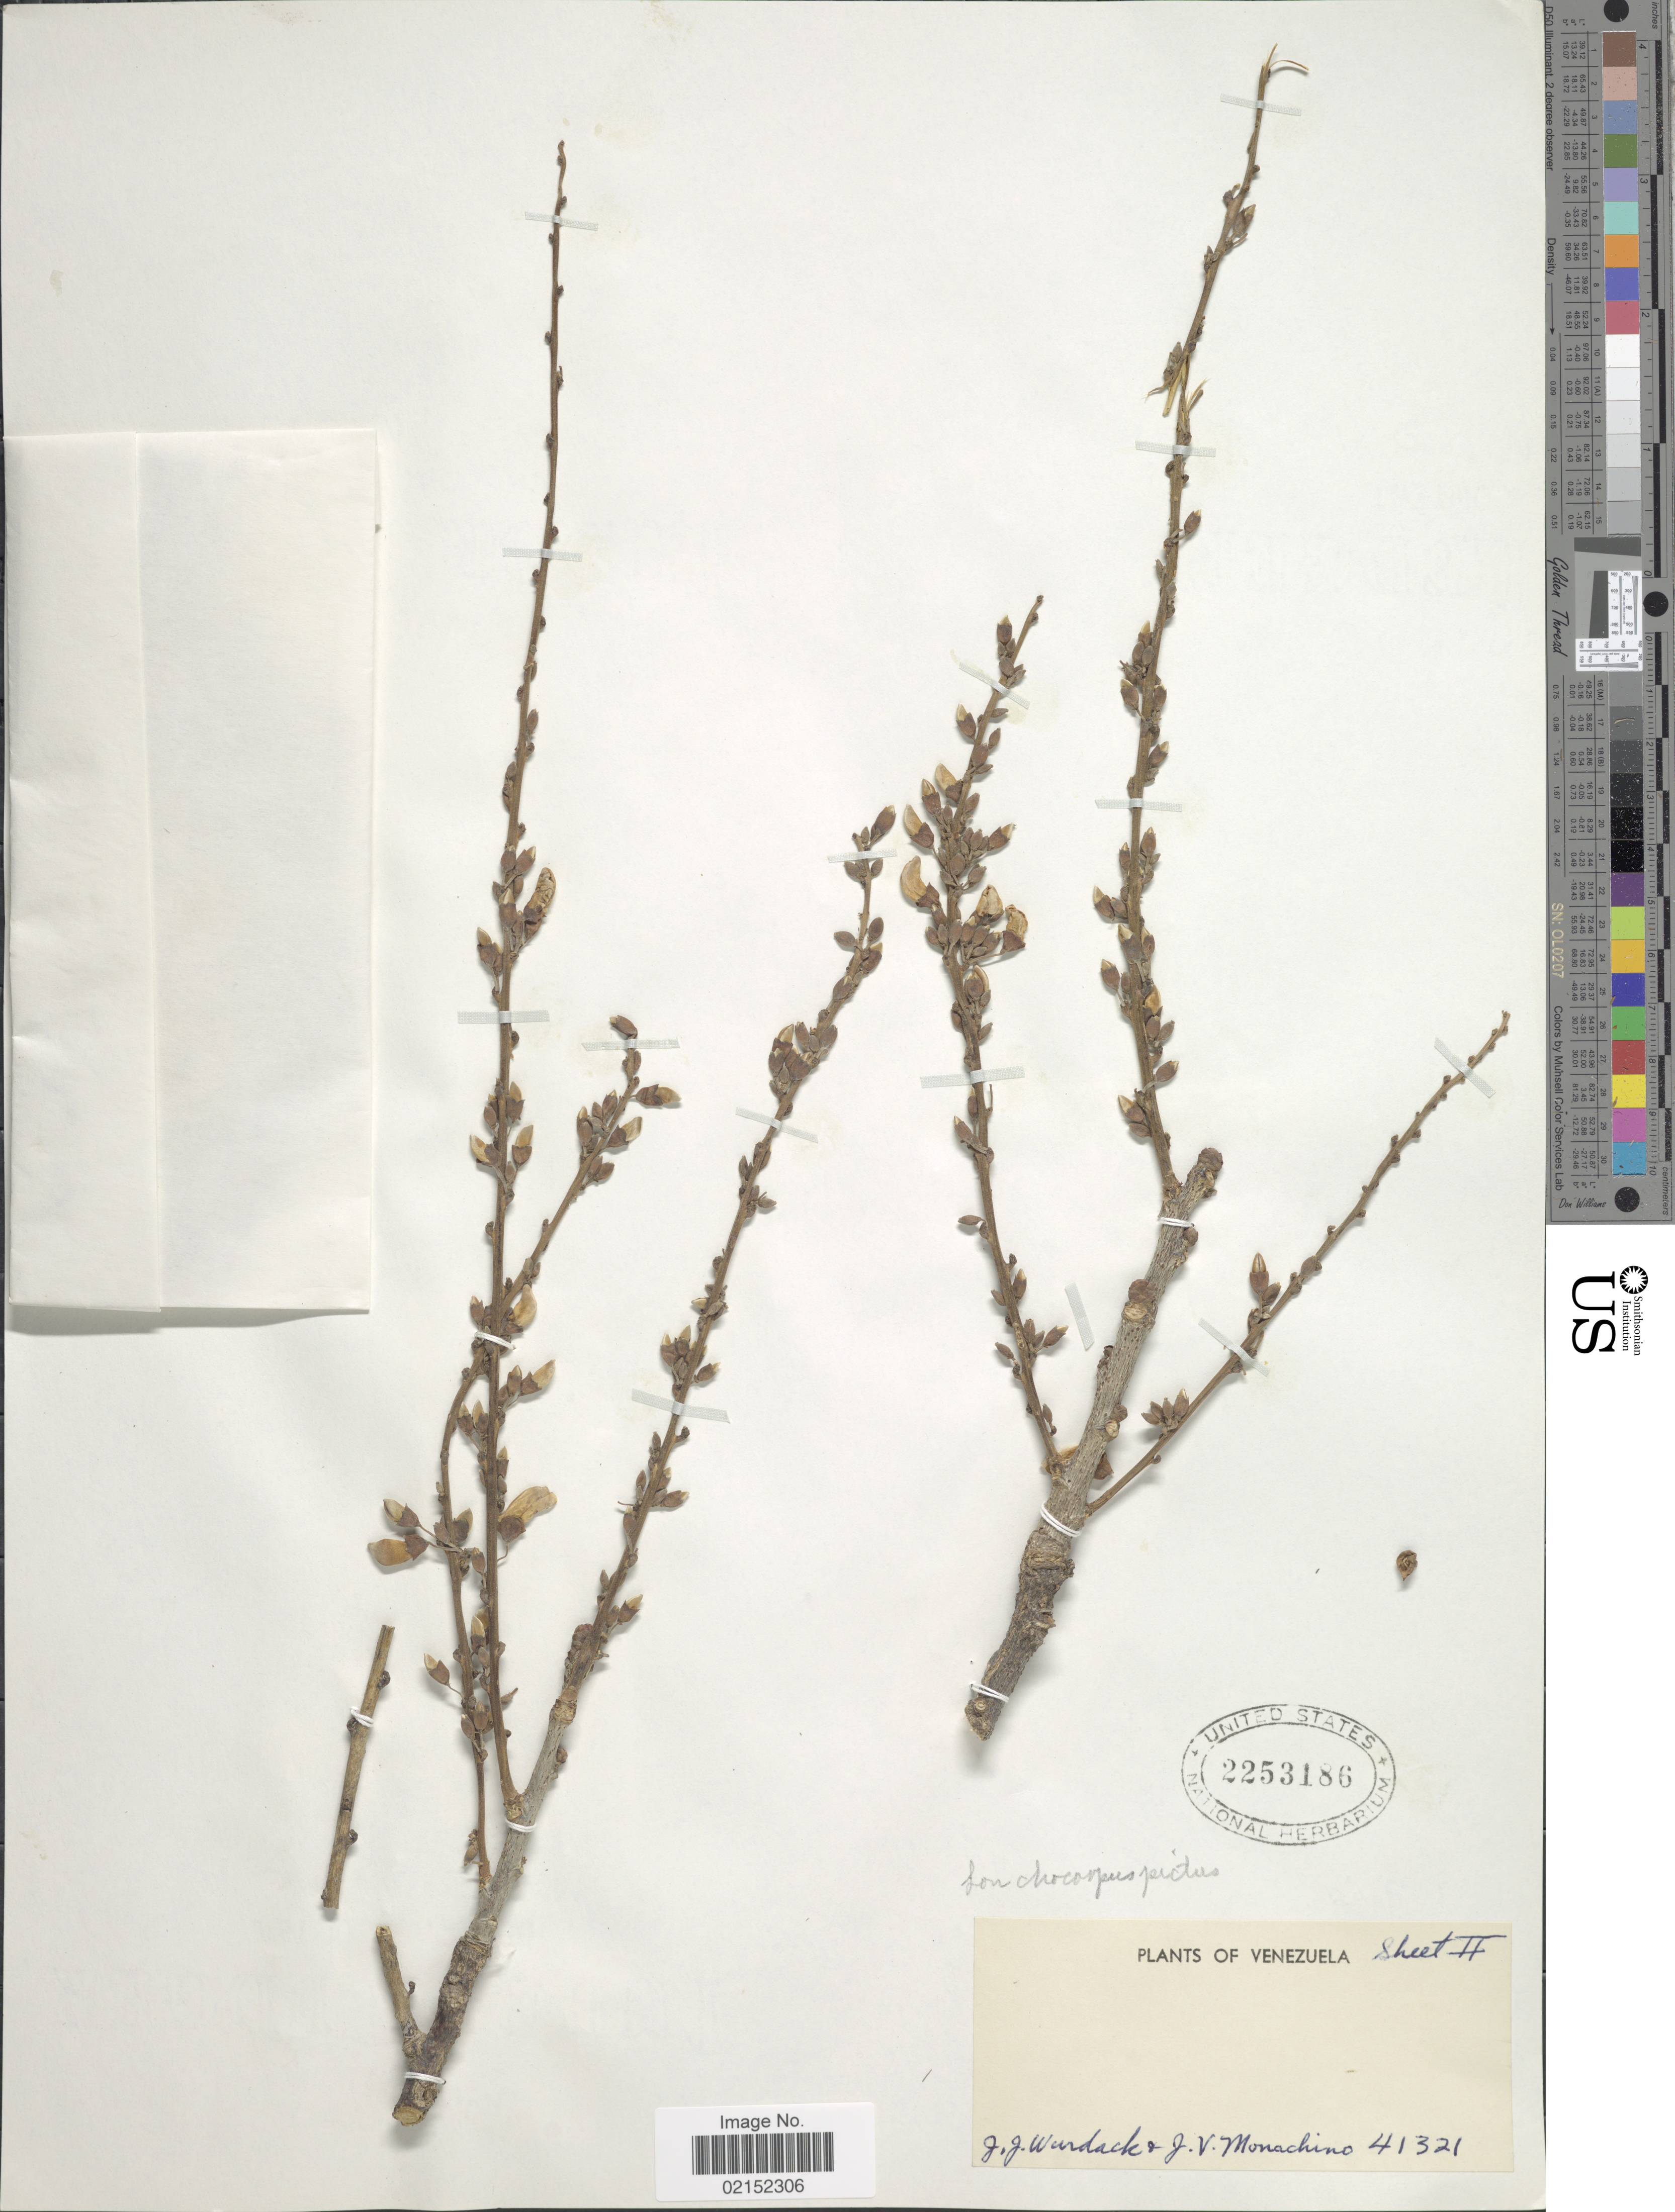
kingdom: Plantae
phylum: Tracheophyta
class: Magnoliopsida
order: Fabales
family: Fabaceae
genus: Lonchocarpus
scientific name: Lonchocarpus pictus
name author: Pittier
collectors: J. J. Wurdack & J. Monaching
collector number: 41321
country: Venezuela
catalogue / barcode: US 2253186